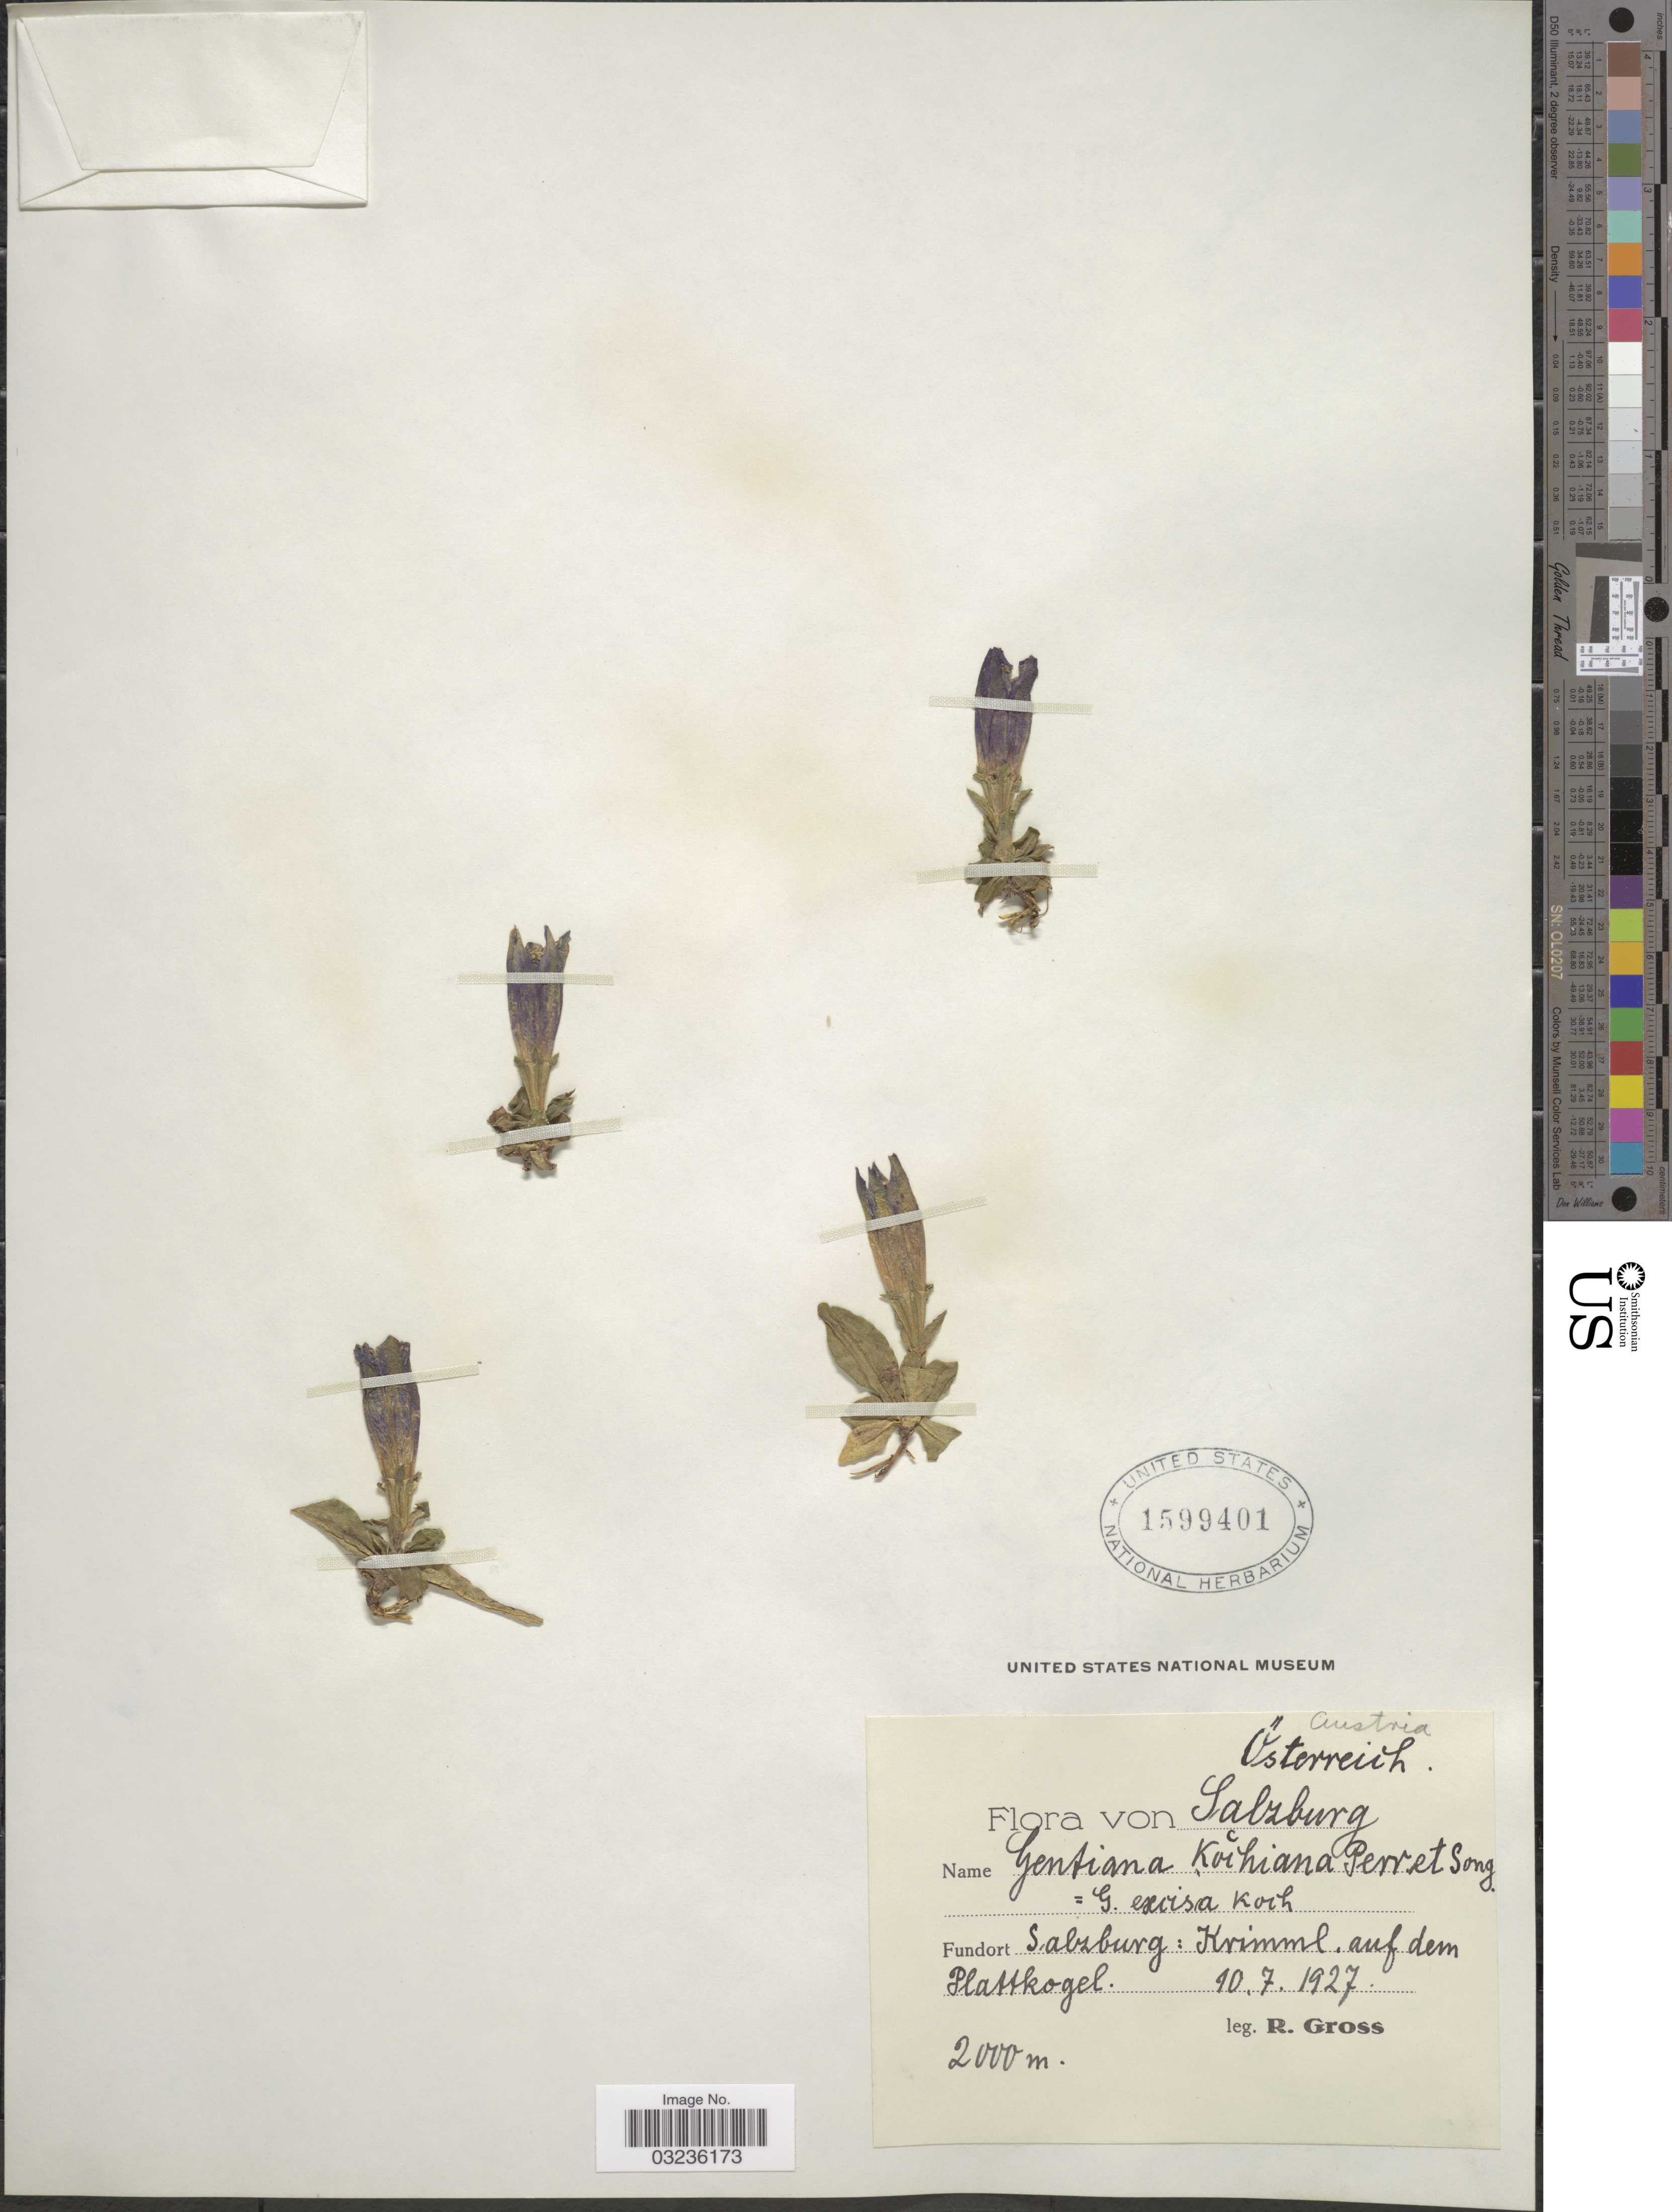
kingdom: Plantae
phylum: Tracheophyta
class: Magnoliopsida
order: Gentianales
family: Gentianaceae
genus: Gentiana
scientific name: Gentiana kochiana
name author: Perr. & Songeon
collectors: R. Gross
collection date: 1927-07-10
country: Austria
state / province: Salzburg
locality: Osterreich, Salzburg: Krimml. auf dem Plattkogel.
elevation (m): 2000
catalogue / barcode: US 1599401